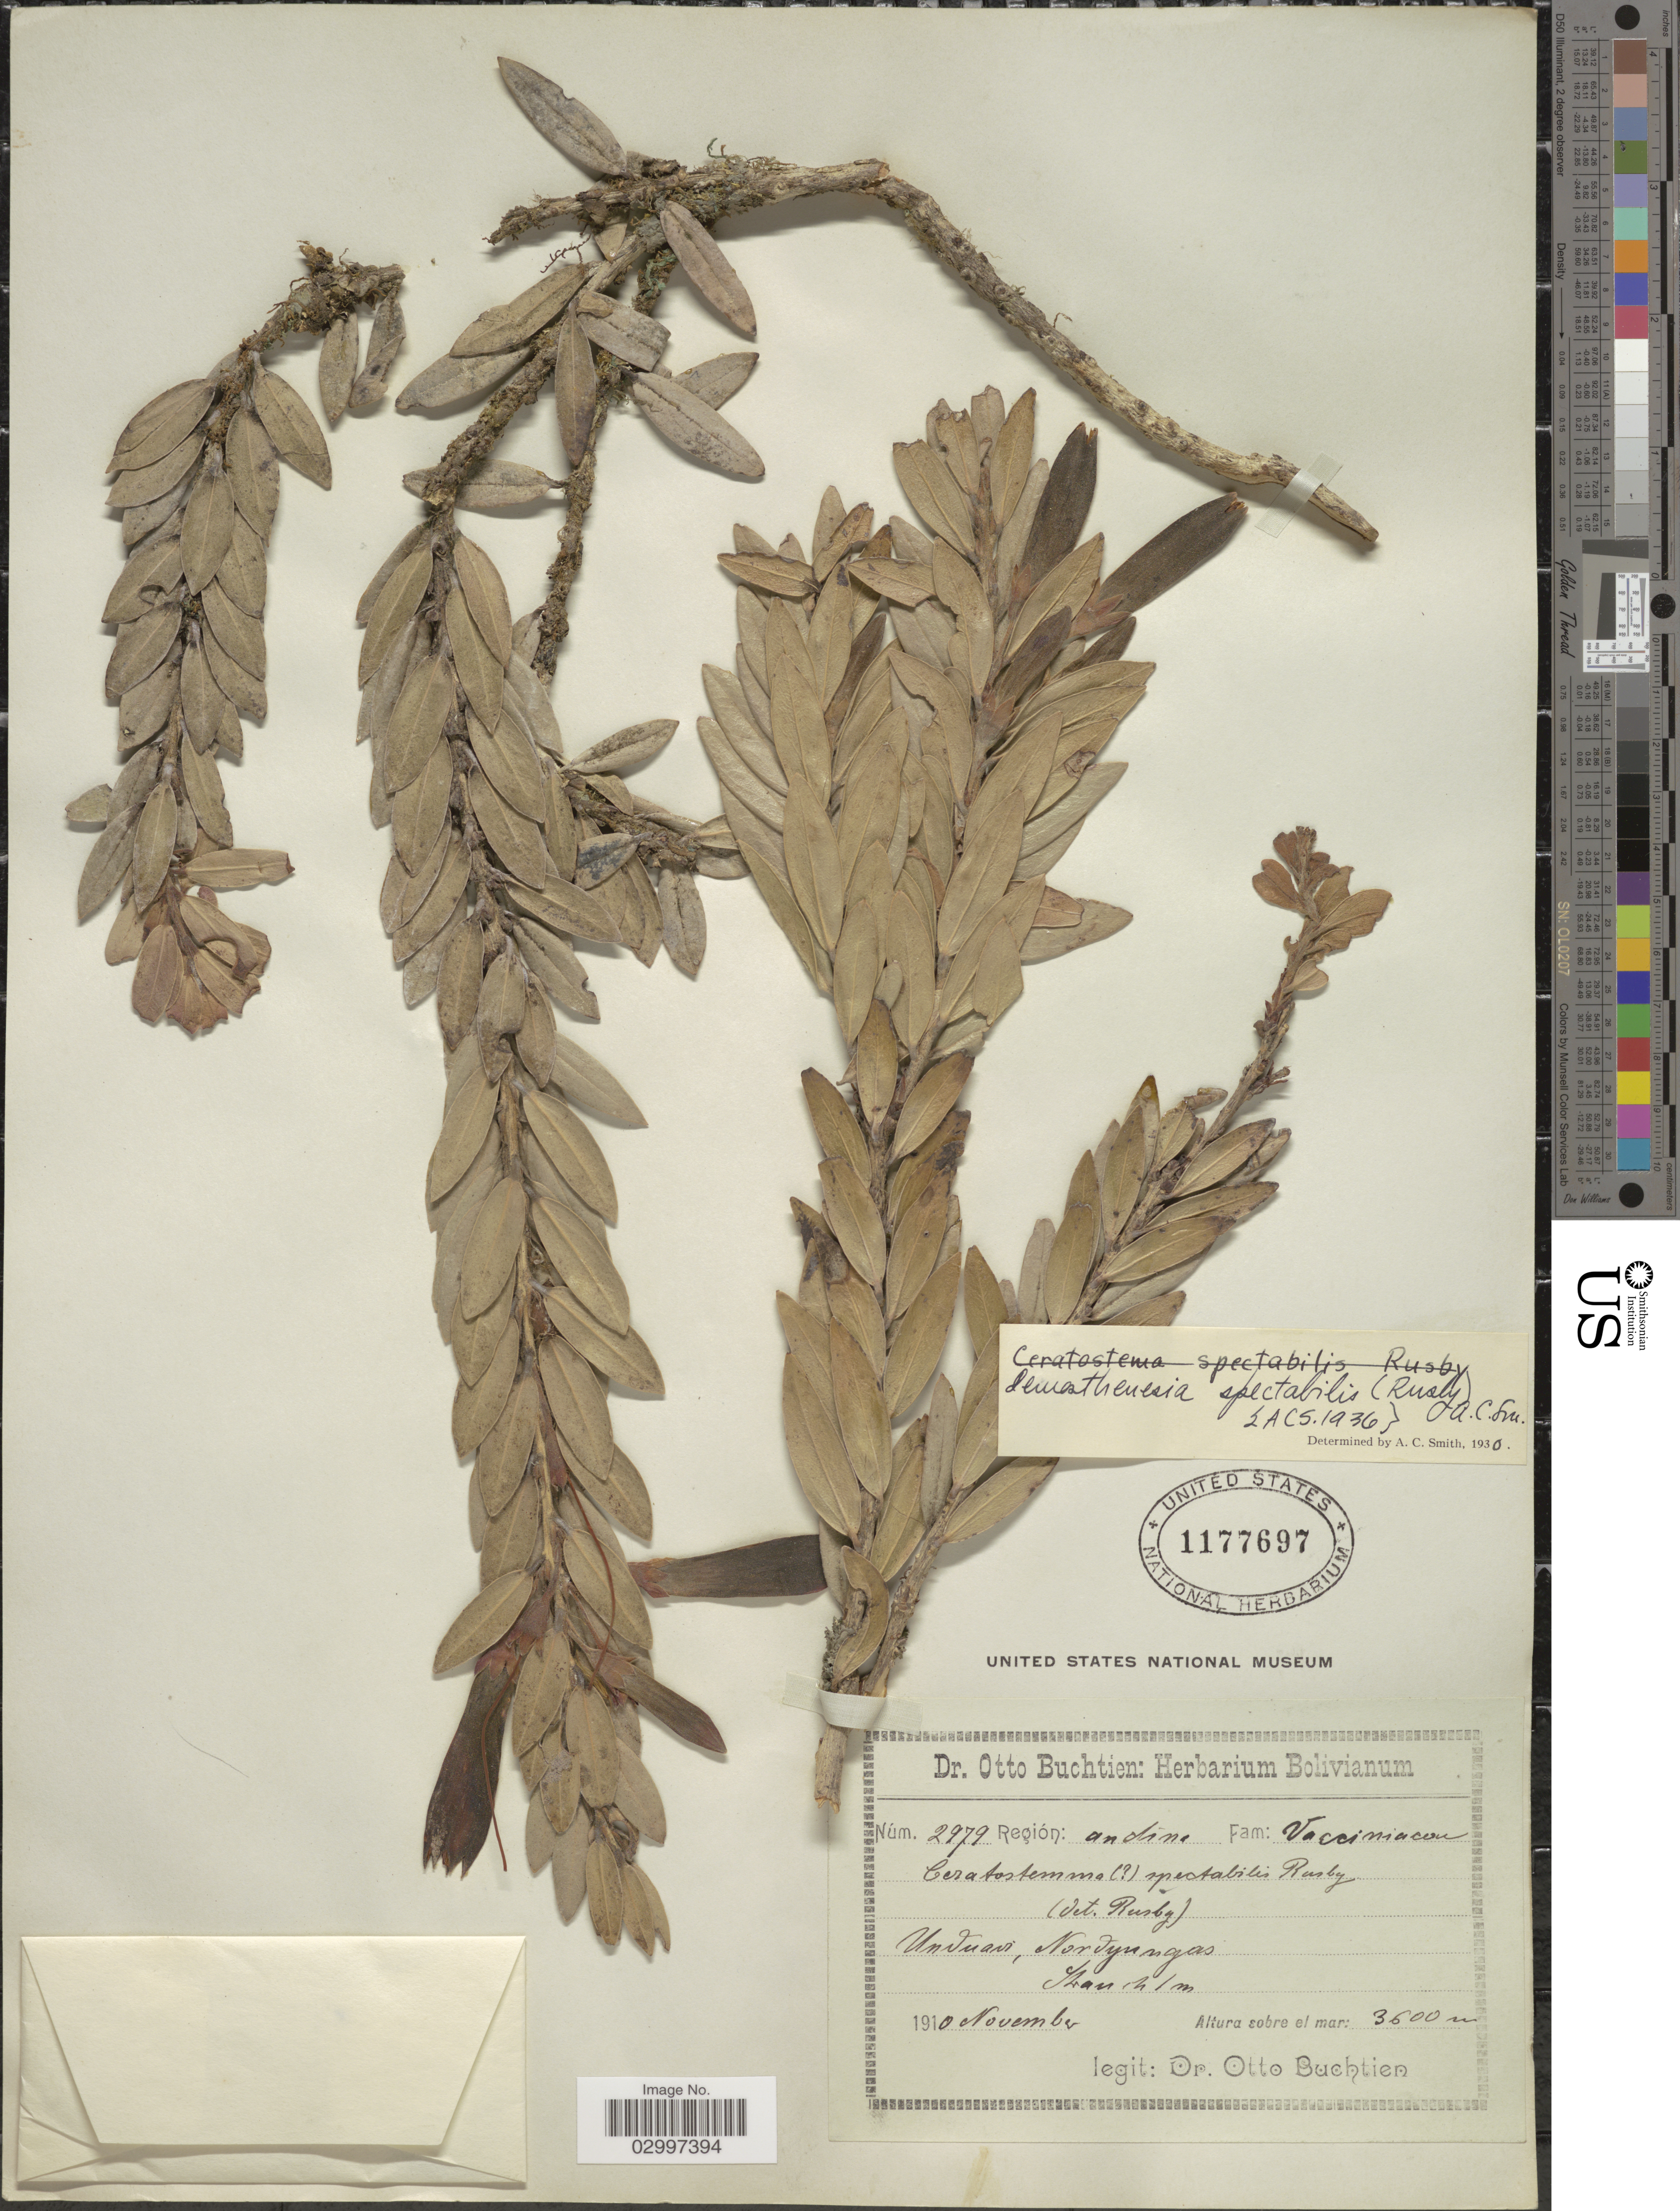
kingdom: Plantae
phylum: Tracheophyta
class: Magnoliopsida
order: Ericales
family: Ericaceae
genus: Demosthenesia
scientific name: Demosthenesia spectabilis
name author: (Rusby) A.C. Sm.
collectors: O. Buchtien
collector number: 2979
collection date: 1910-11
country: Bolivia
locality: Región andina, Unduavi, Nordyungas.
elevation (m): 3600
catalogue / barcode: US 1177697